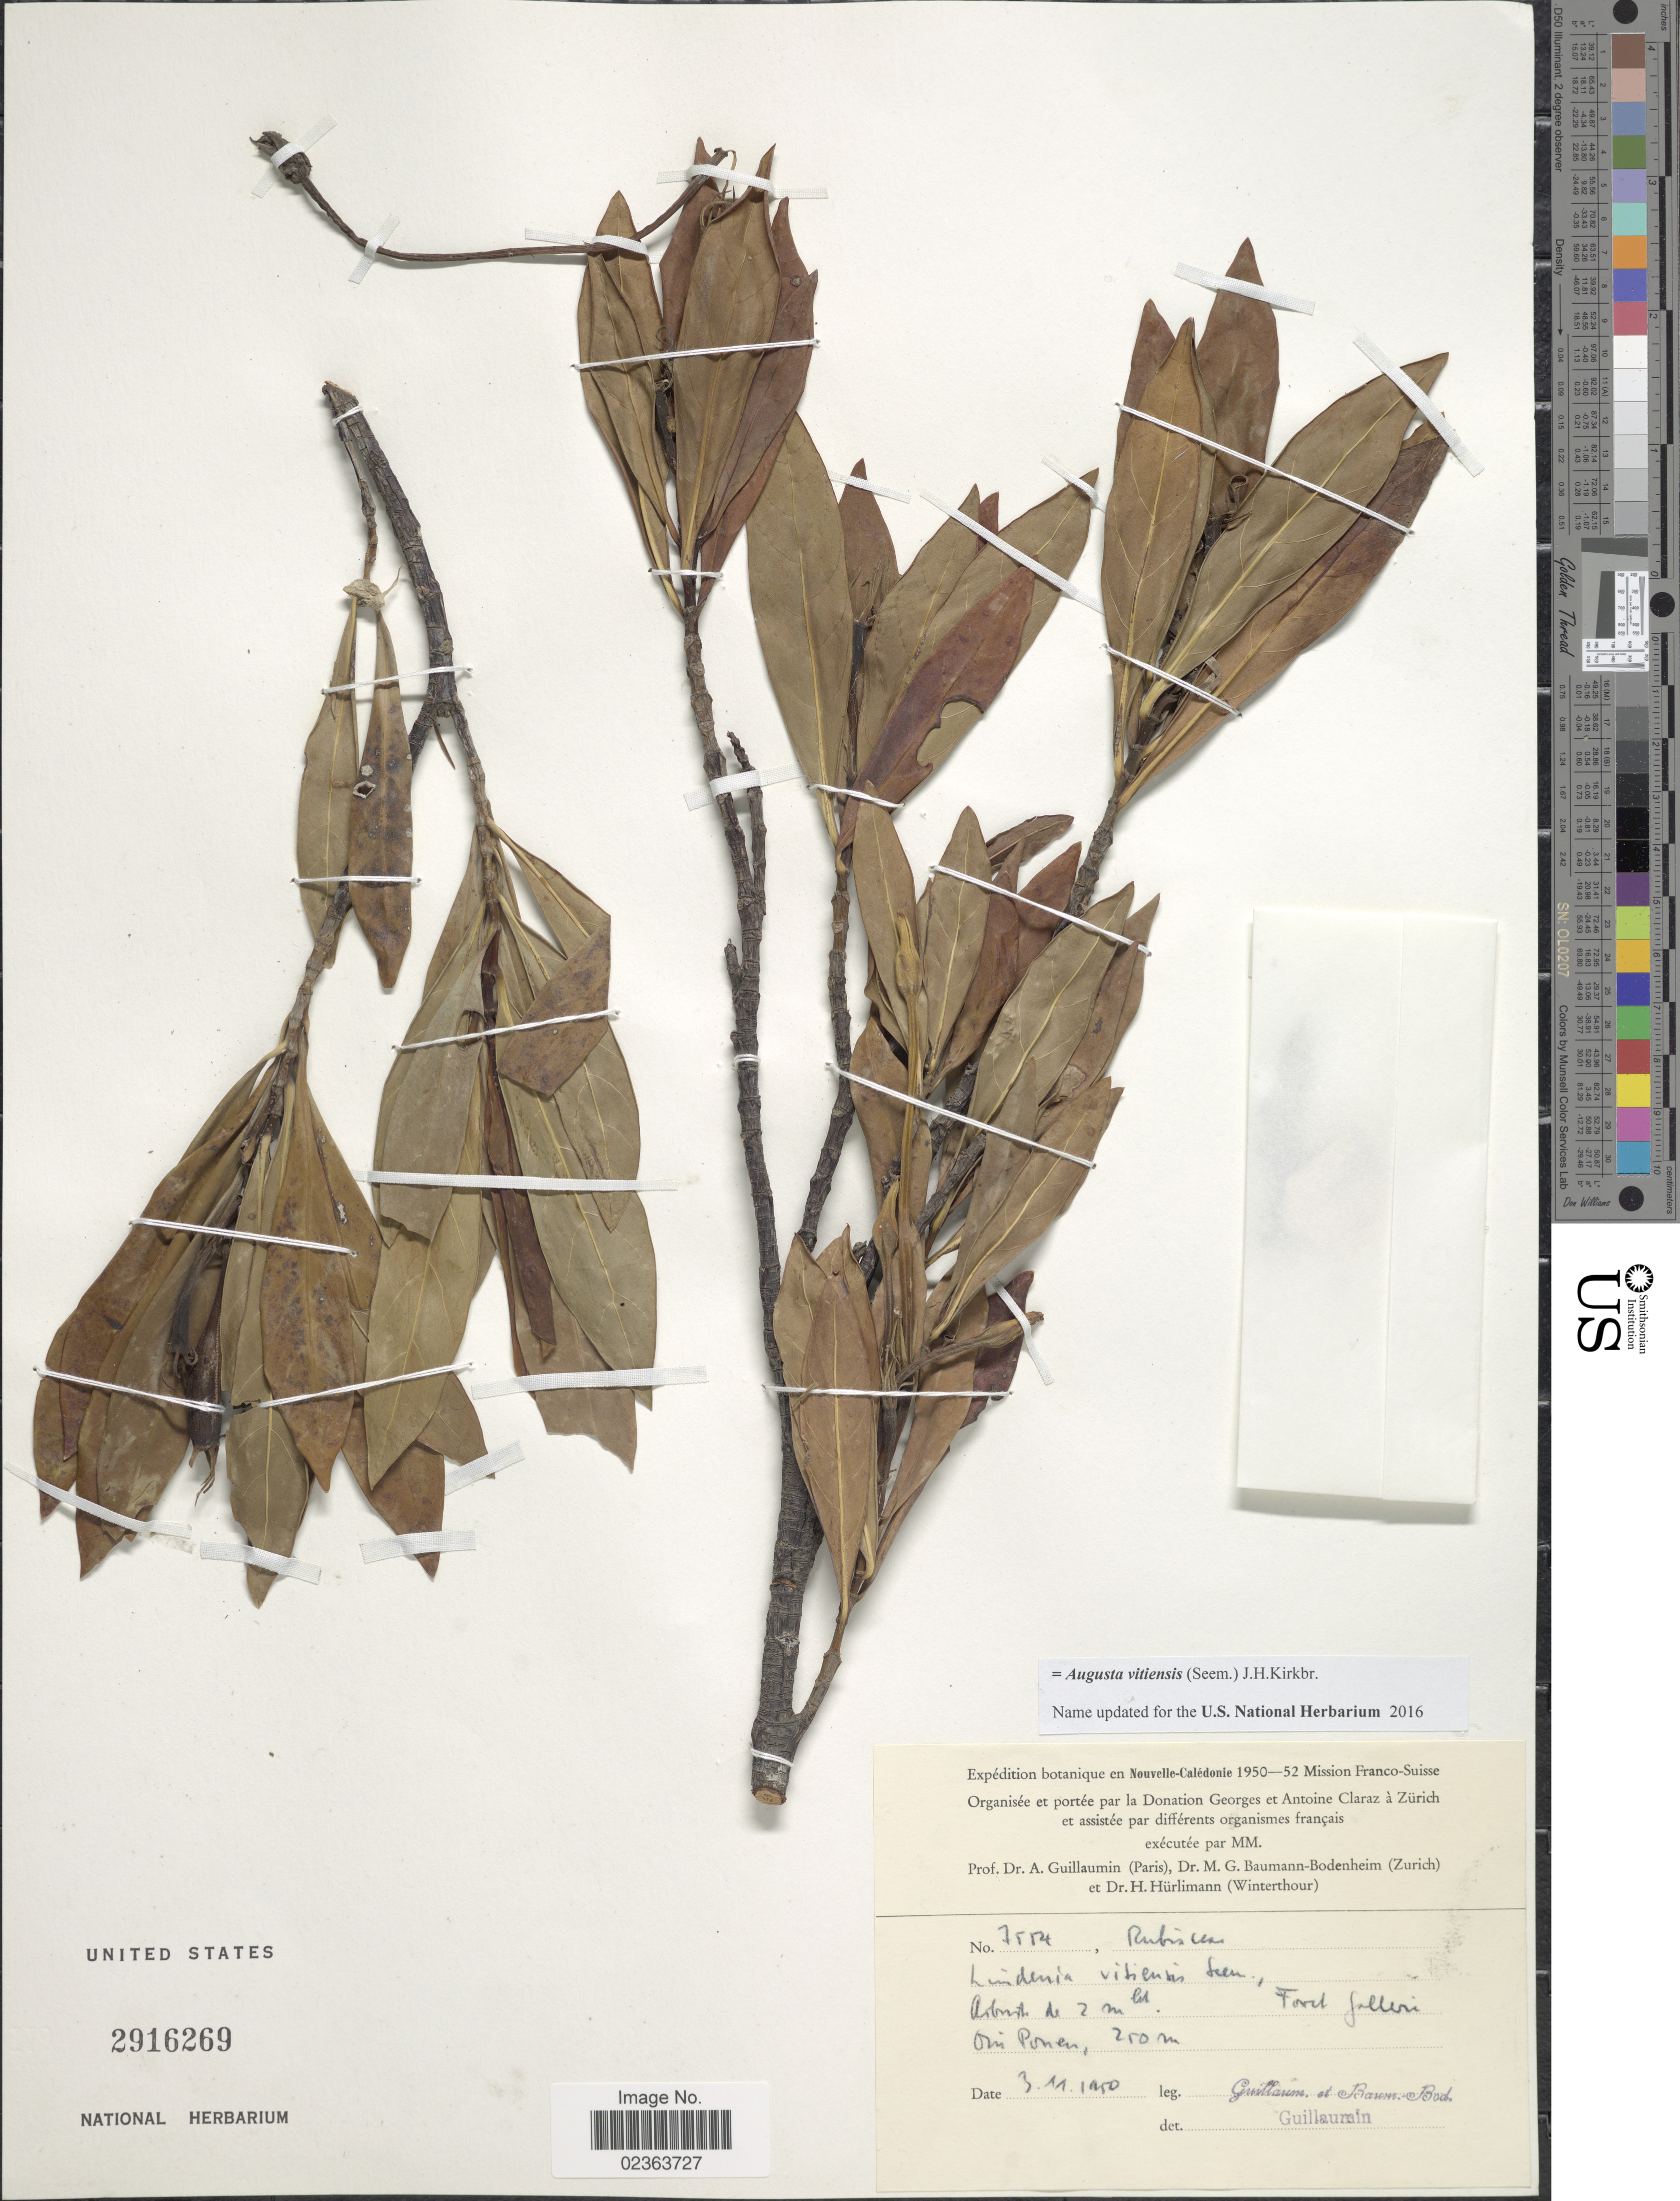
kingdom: Plantae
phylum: Tracheophyta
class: Magnoliopsida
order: Gentianales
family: Rubiaceae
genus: Augusta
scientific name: Augusta vitiensis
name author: (Seem.) J.H. Kirkbr.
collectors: A. Guillaumin & M. G. Baumann-Bodenheim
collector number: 7554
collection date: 1950-11-03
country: New Caledonia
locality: Oin Ponen, Foret Galleni [interpreted]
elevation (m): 250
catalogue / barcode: US 2916269